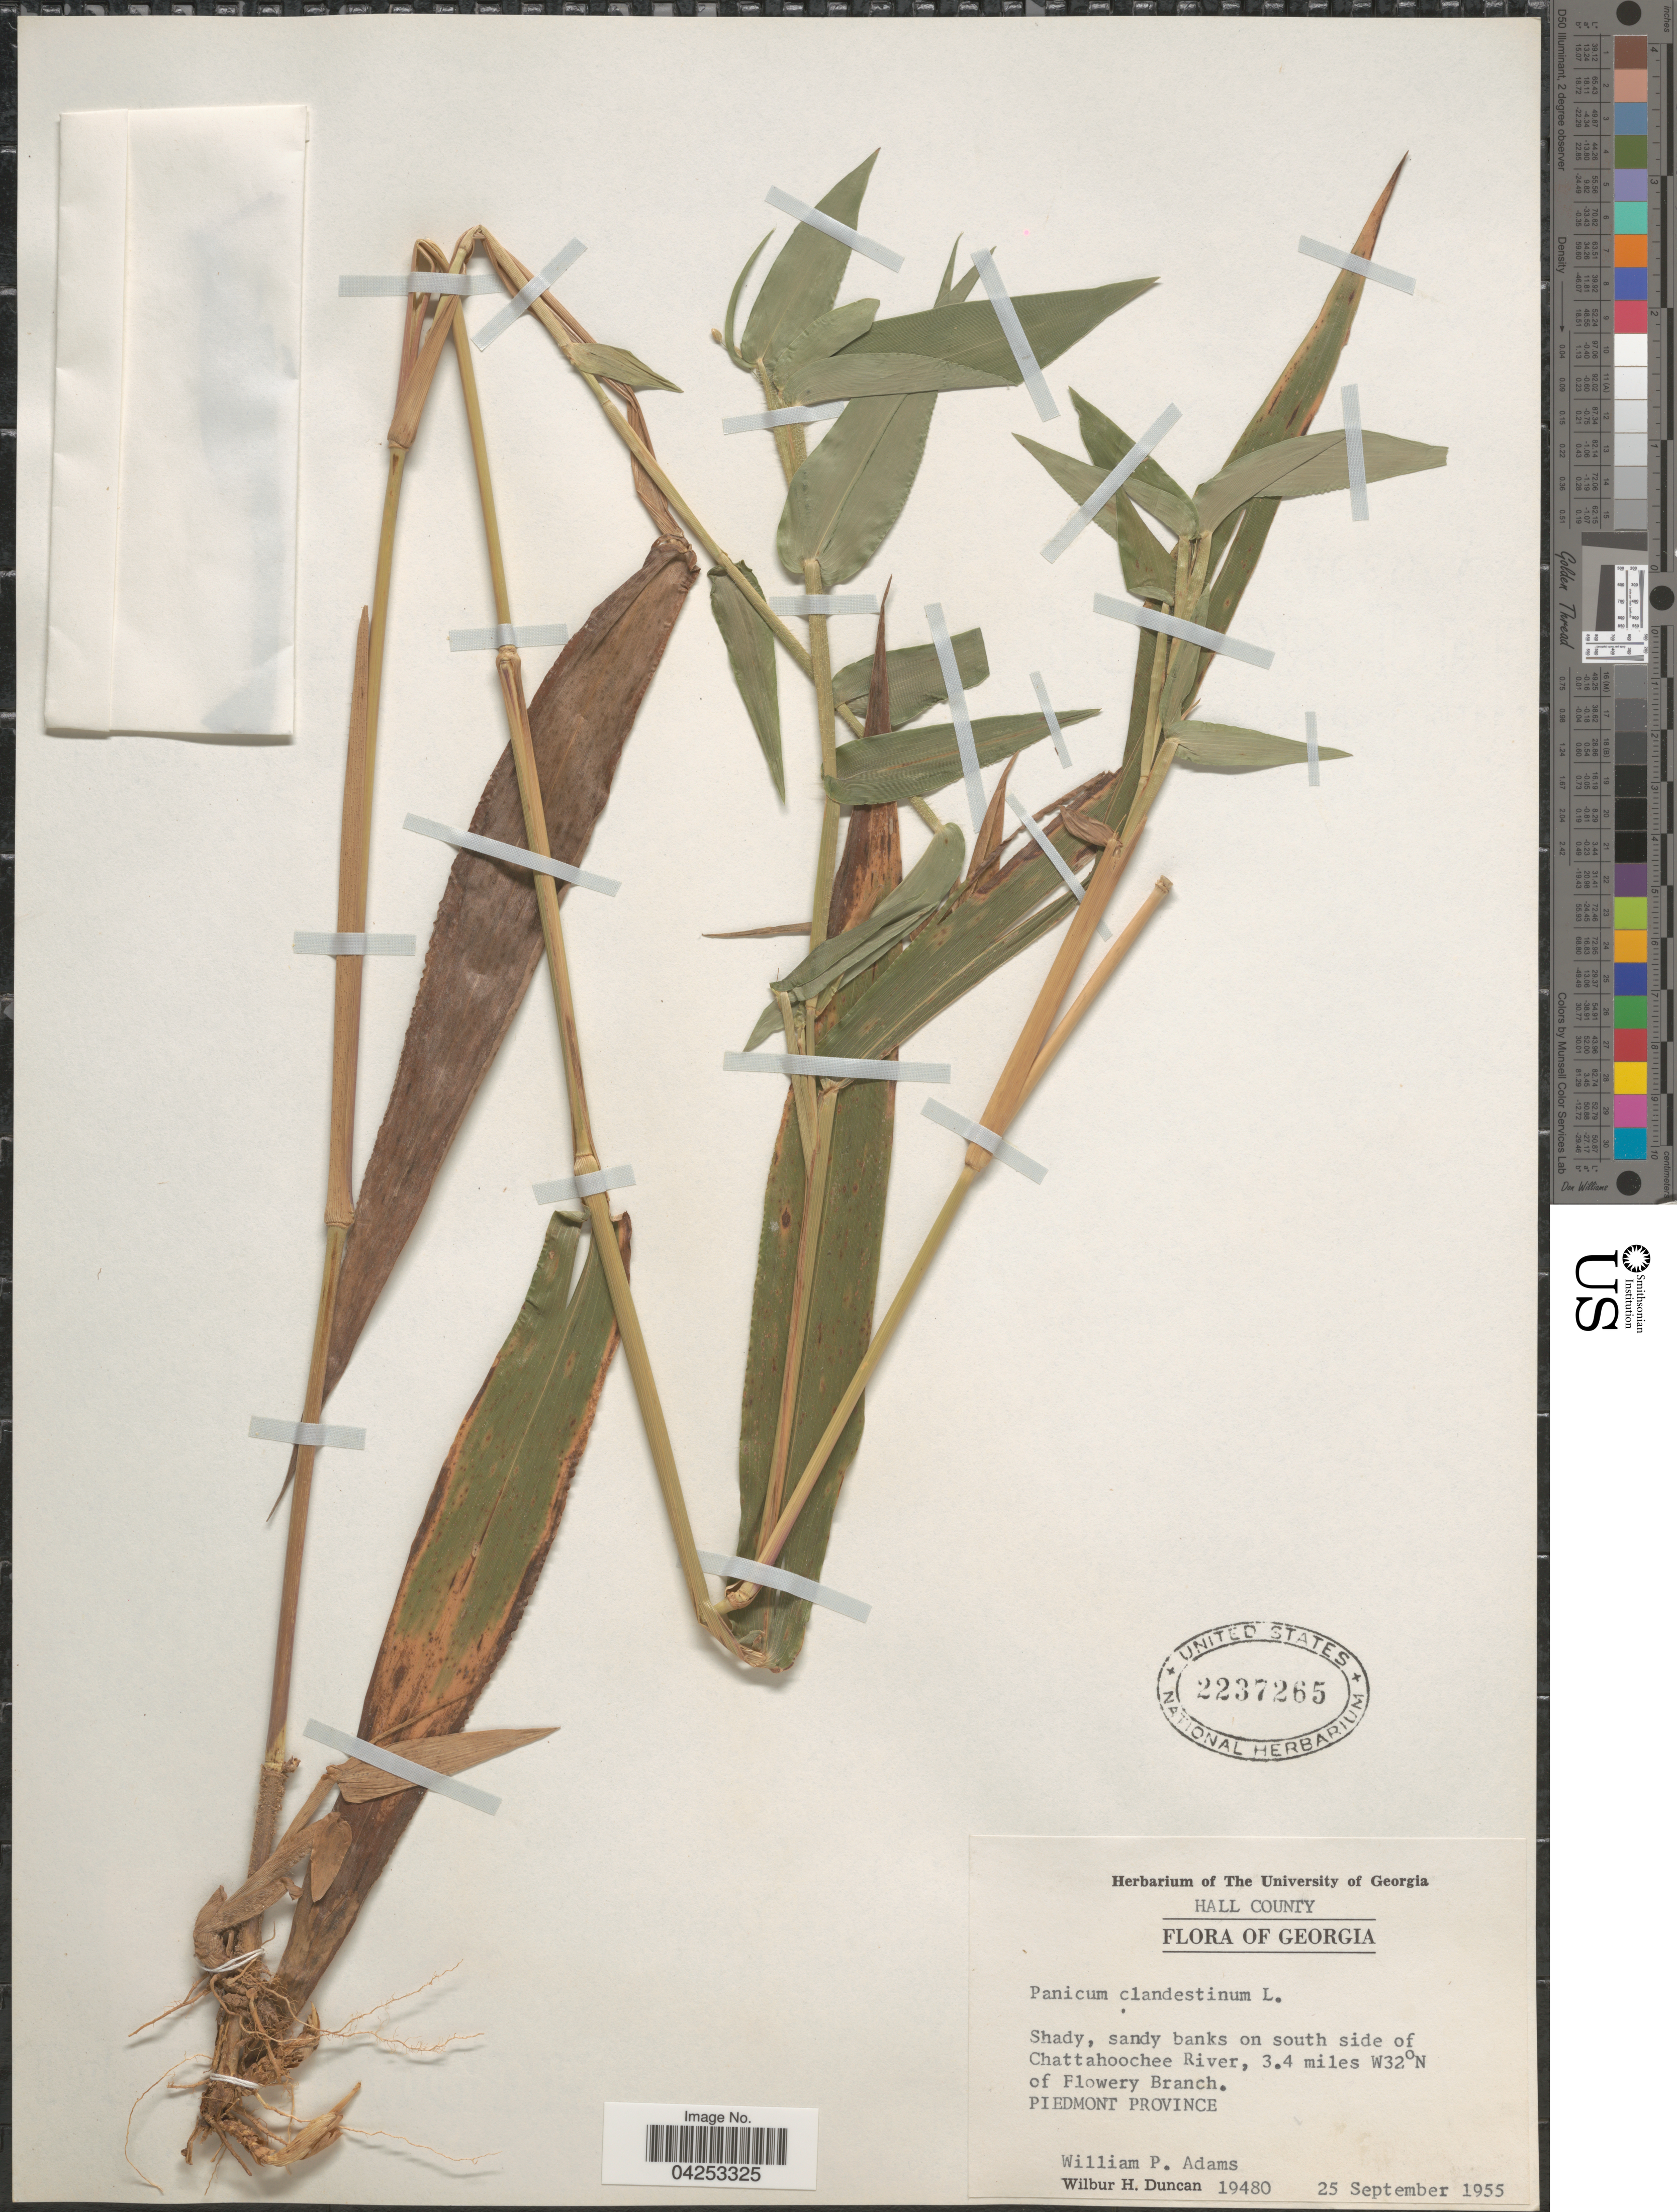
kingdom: Plantae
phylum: Tracheophyta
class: Liliopsida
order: Poales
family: Poaceae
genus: Dichanthelium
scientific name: Dichanthelium clandestinum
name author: (L.) Gould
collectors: W. P. Adams & W. H. Duncan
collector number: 19480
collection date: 1955-09-25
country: United States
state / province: Georgia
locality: Hall County. Shady, sandy banks on south side of Chattahoochee River, 3.4 miles W32°N of Flowery Branch. Piedmont Province.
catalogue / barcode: US 2237265